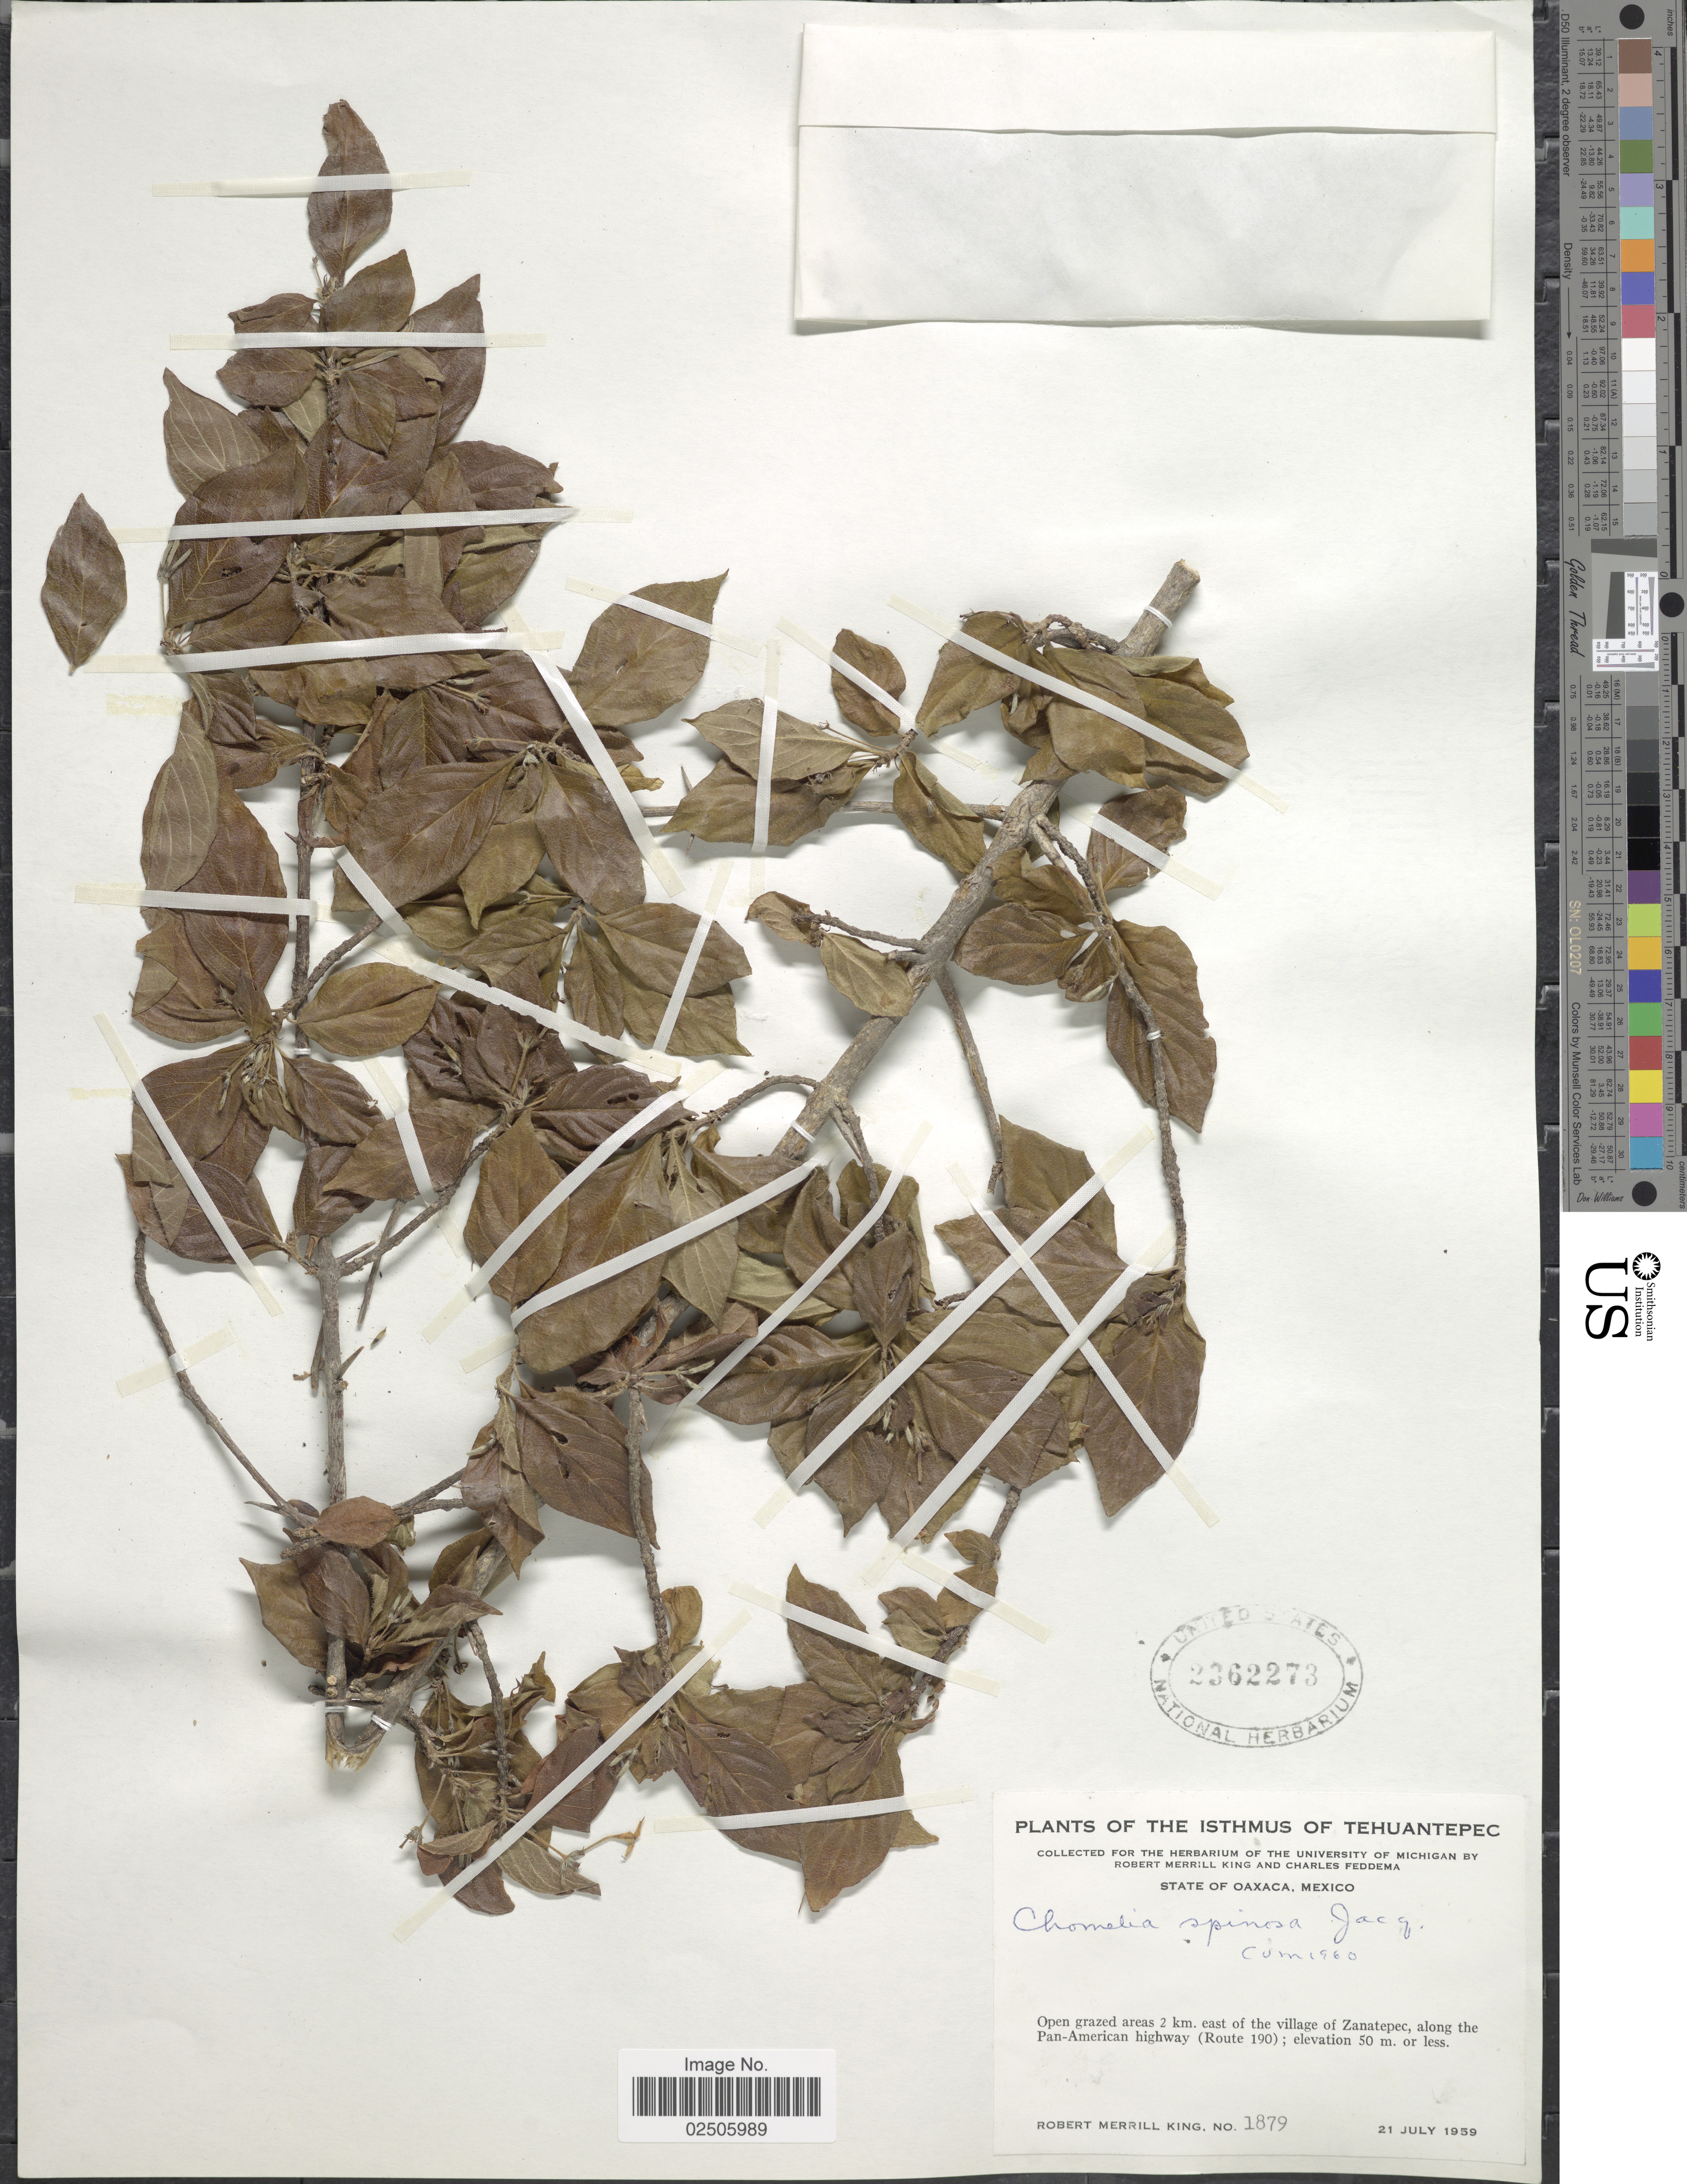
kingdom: Plantae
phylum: Tracheophyta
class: Magnoliopsida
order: Gentianales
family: Rubiaceae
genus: Chomelia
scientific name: Chomelia spinosa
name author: Jacq.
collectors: R. M. King & C. Feddema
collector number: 1879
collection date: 1959-07-21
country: Mexico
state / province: Oaxaca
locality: Open grazed areas 2 km. east of the village of Zanatepec, along the Pan-American highway (Route 190)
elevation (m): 50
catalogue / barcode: US 2362273